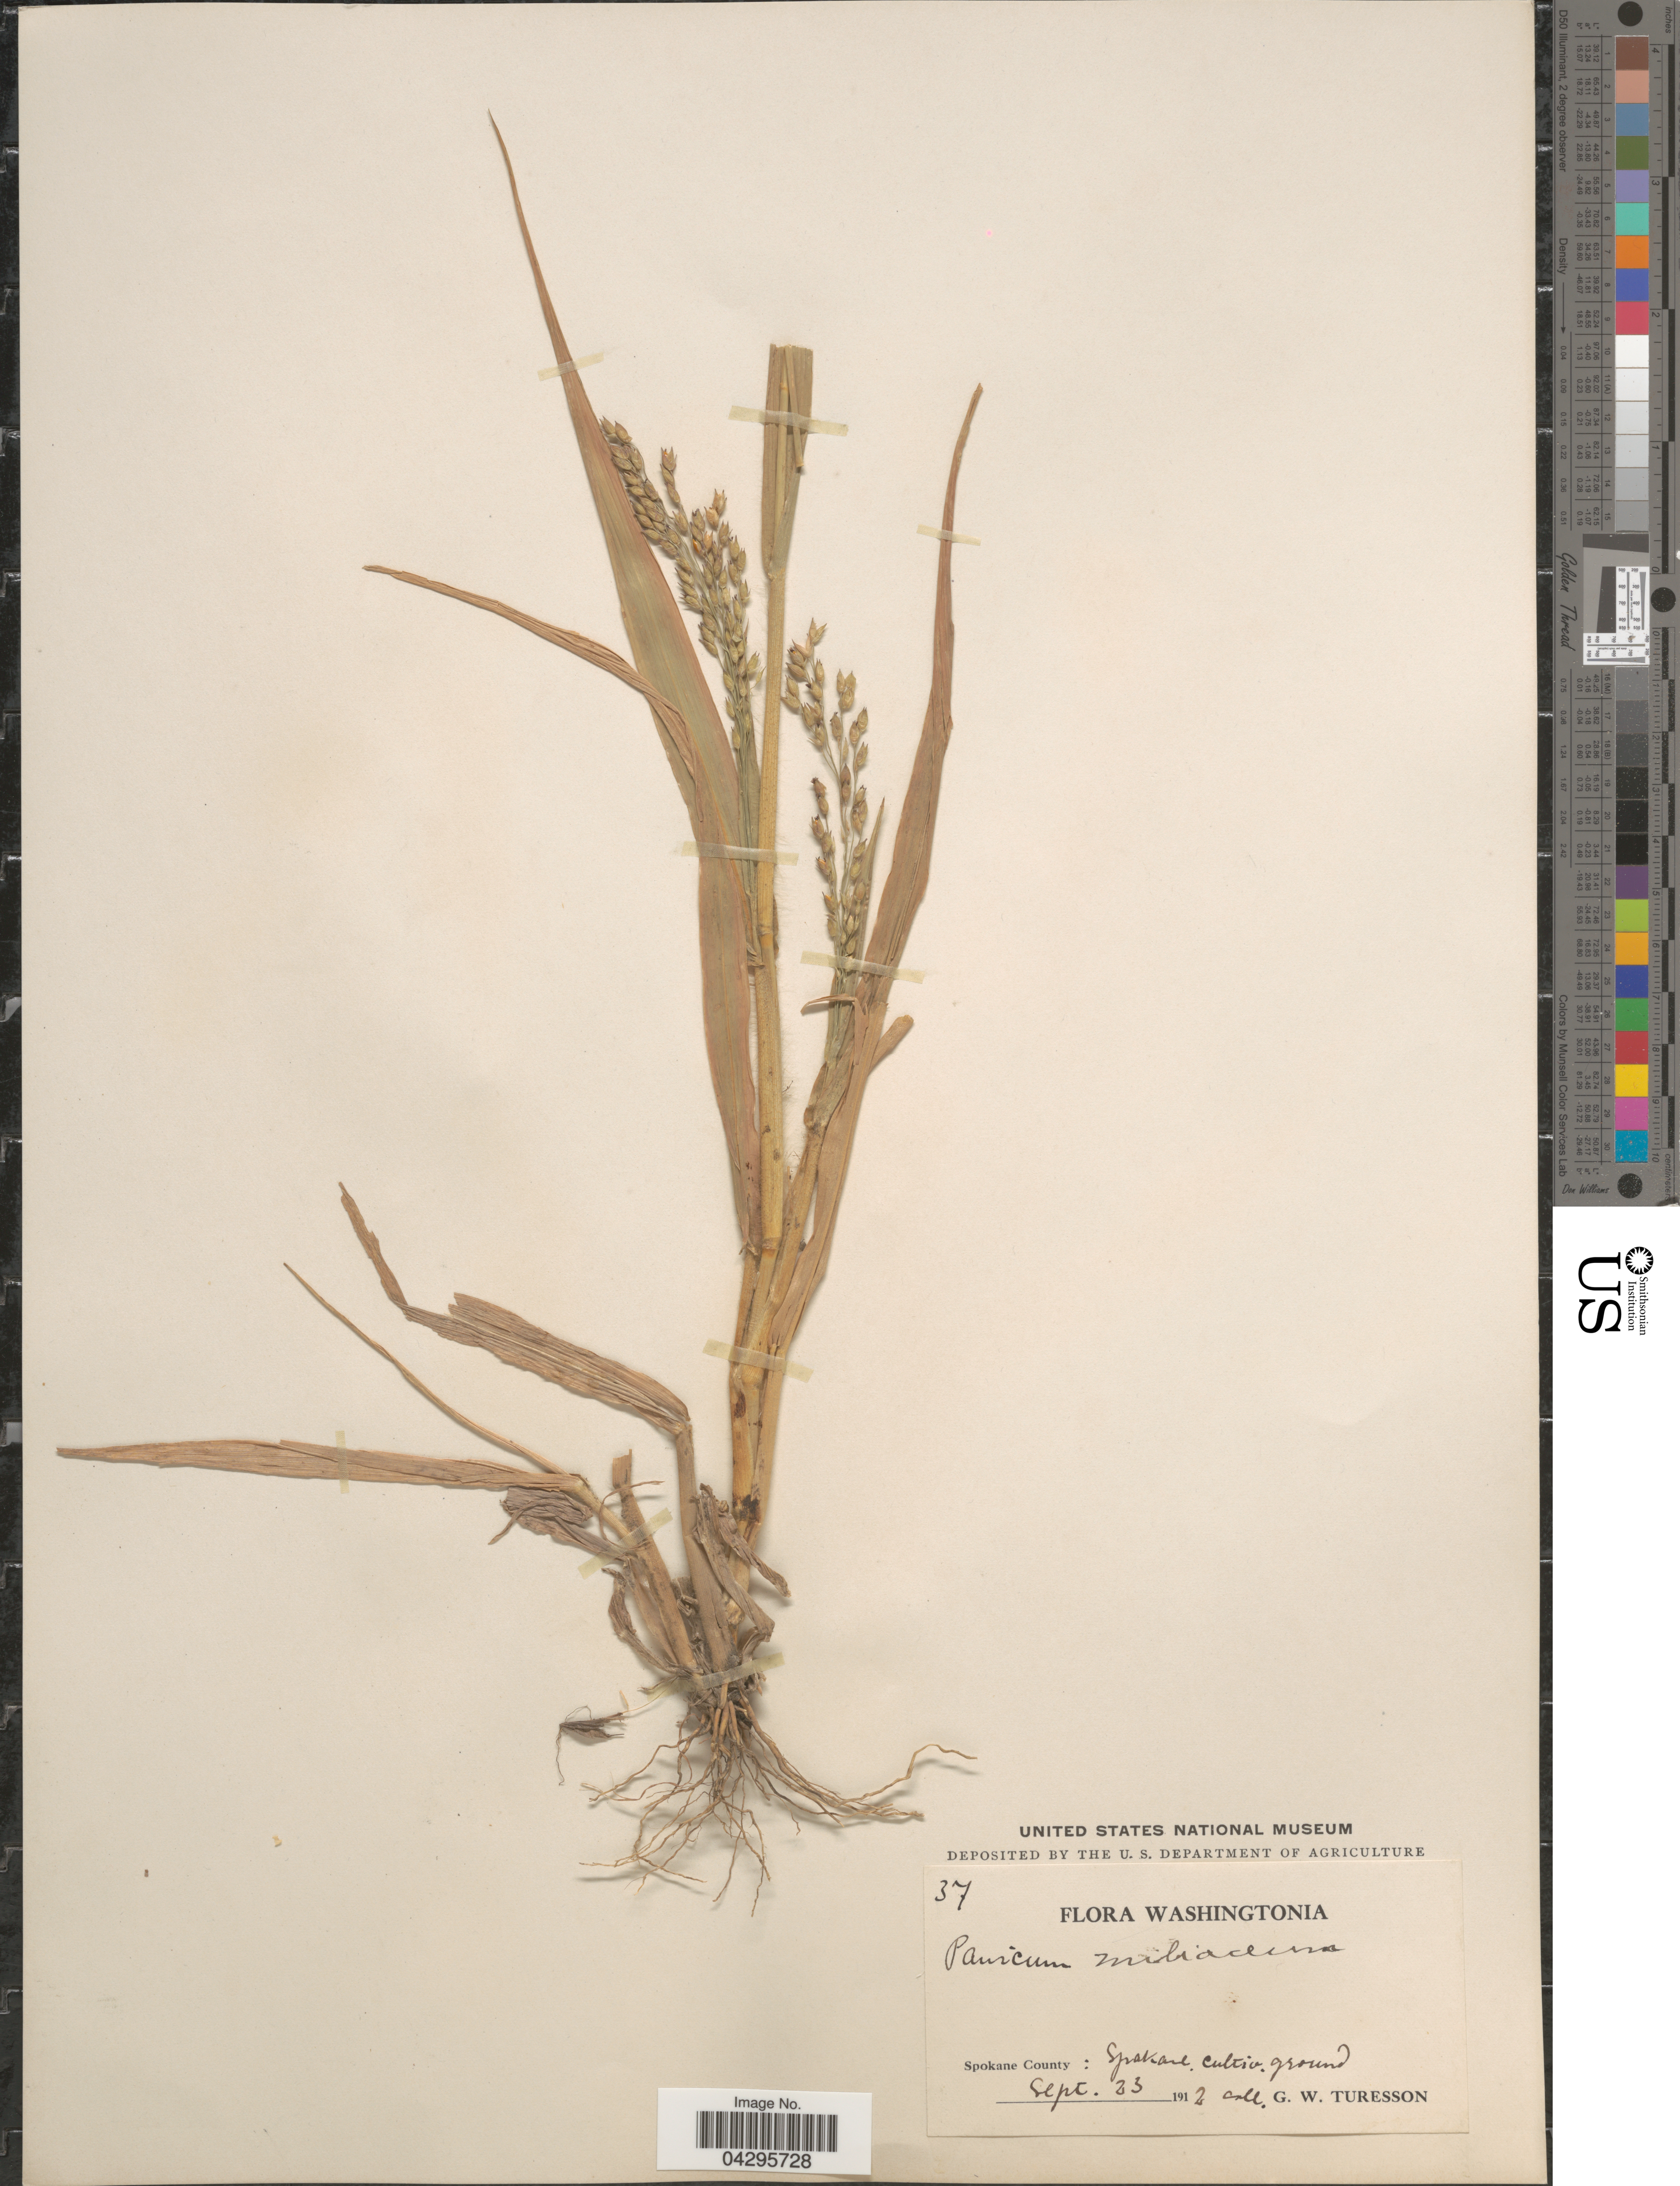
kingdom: Plantae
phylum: Tracheophyta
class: Liliopsida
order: Poales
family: Poaceae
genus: Panicum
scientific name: Panicum miliaceum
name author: L.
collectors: G. Turesson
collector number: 37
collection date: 1912-09-23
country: United States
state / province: Washington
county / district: Spokane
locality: Washingtonia. Spokane County: Spokane cultiv. ground.